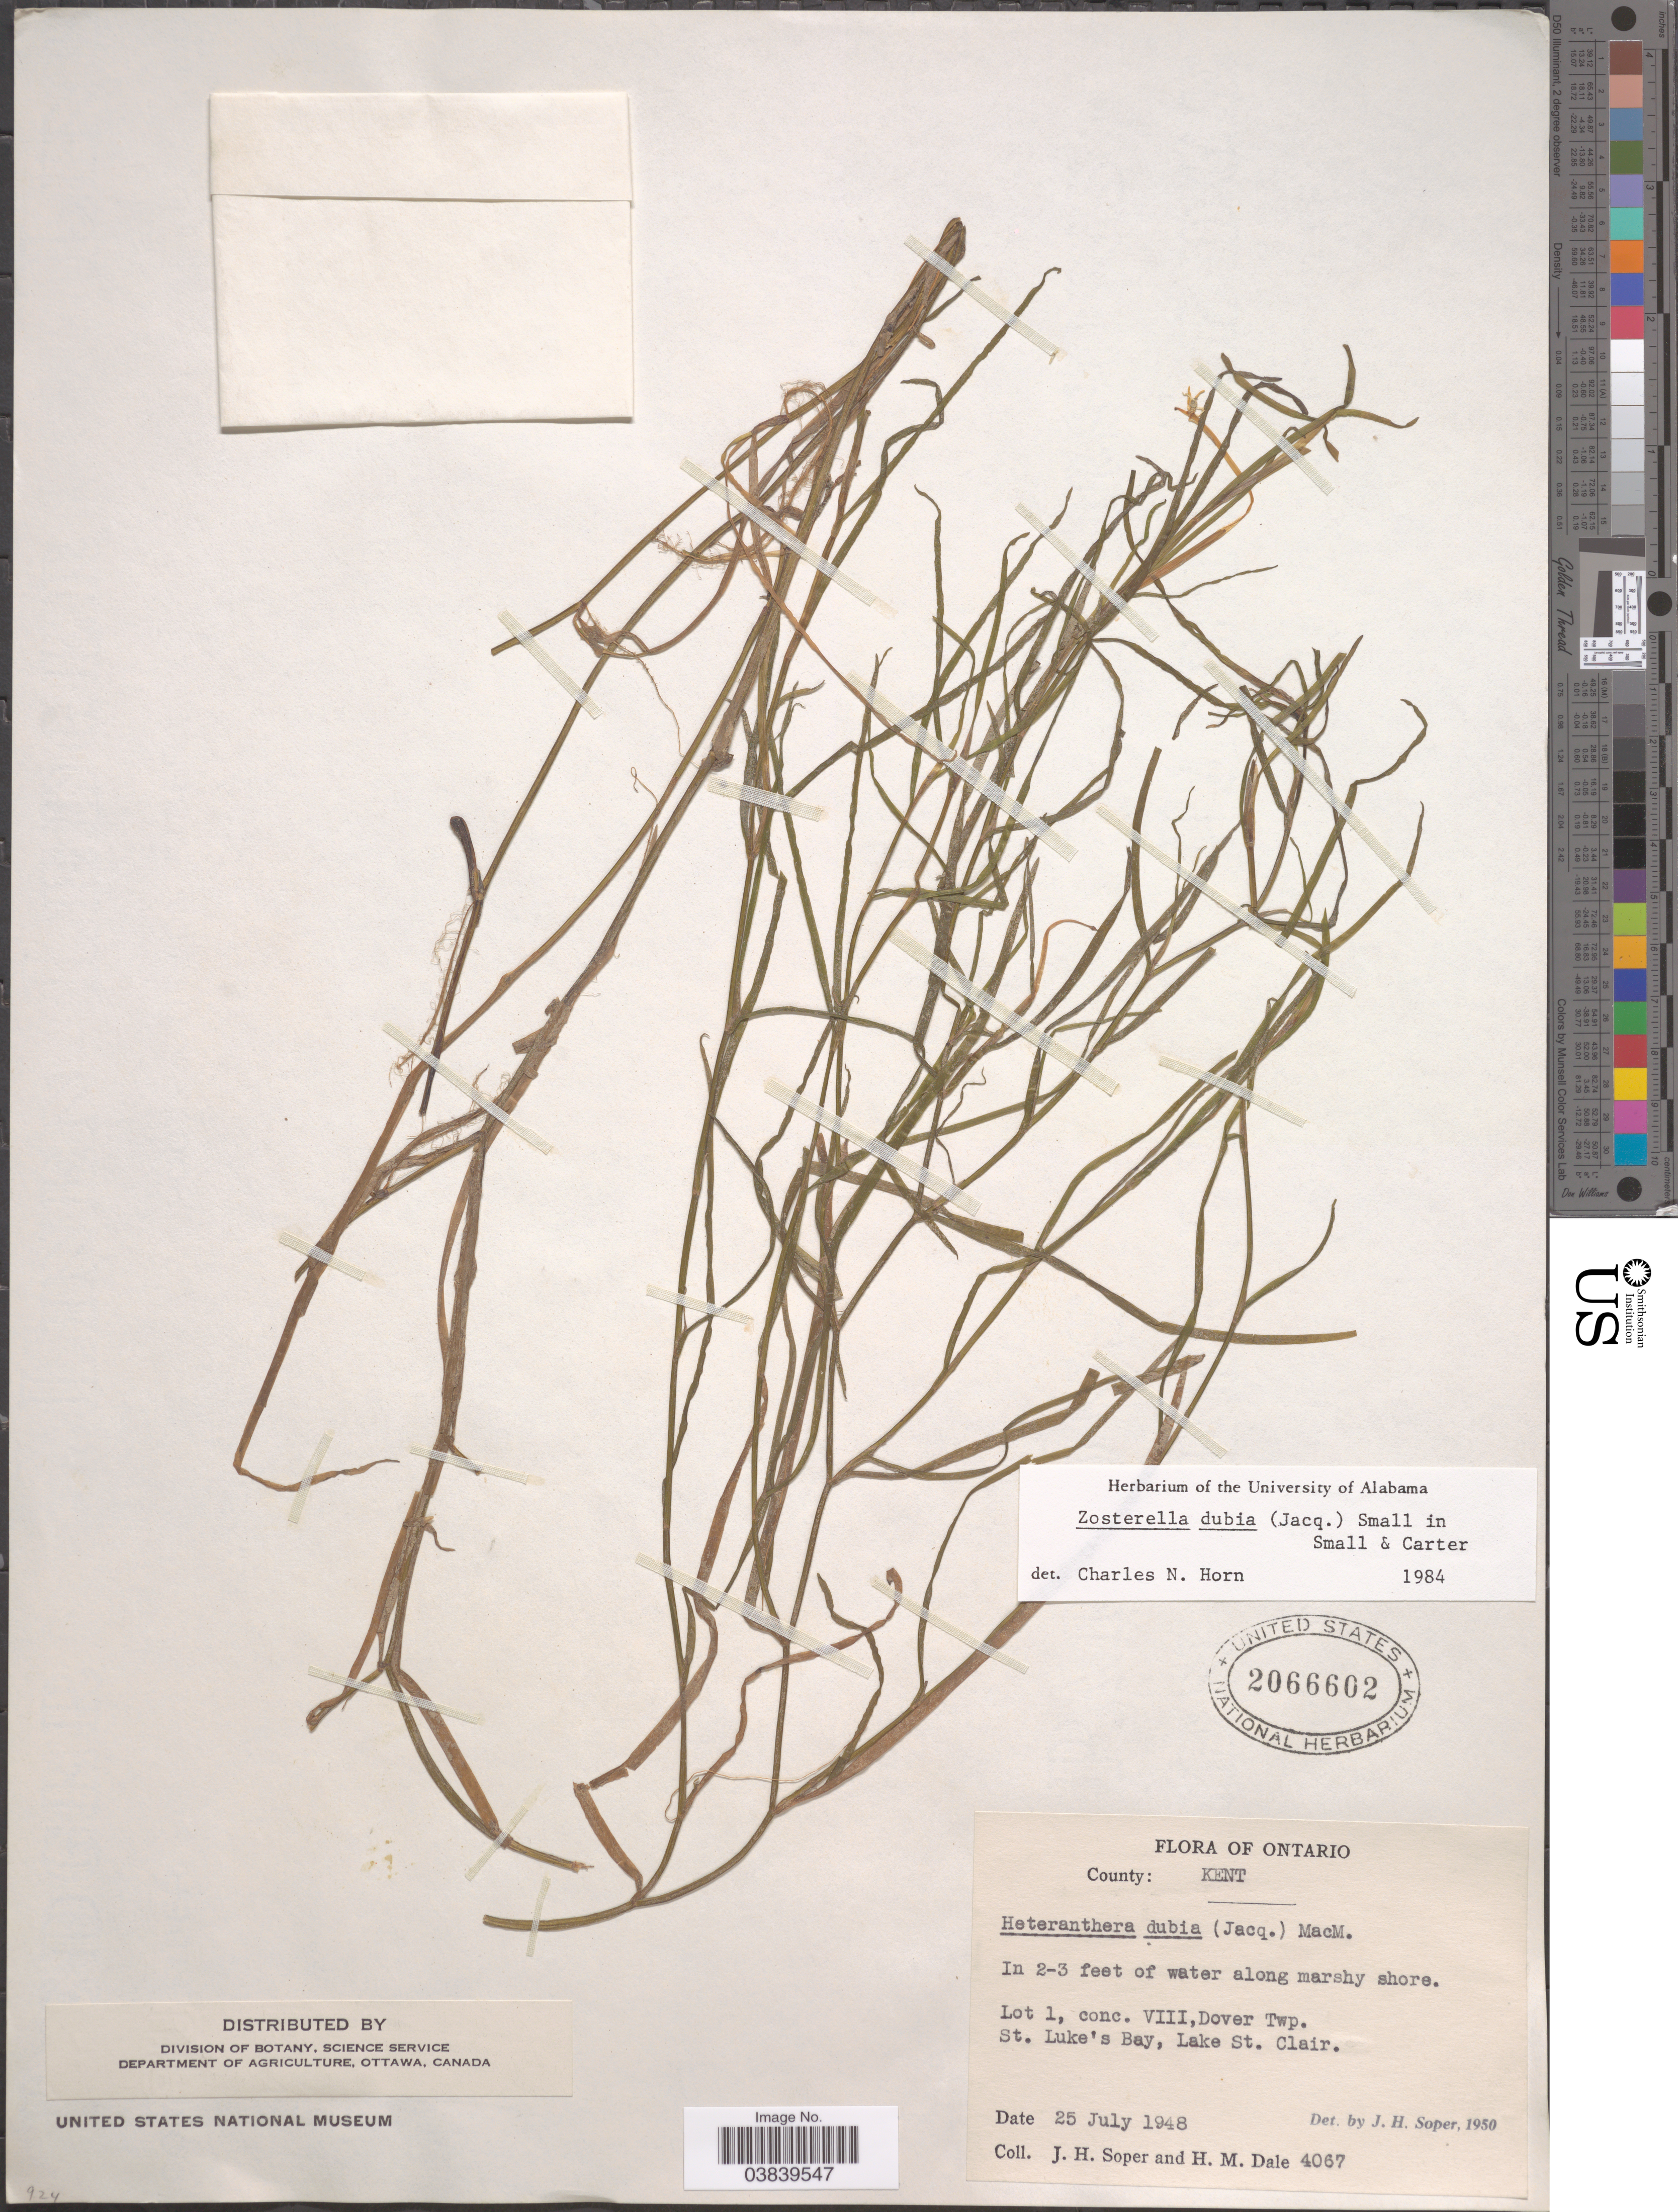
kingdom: Plantae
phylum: Tracheophyta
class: Liliopsida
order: Commelinales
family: Pontederiaceae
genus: Heteranthera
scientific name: Heteranthera dubia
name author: (Jacq.) MacMill.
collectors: J. H. Soper & H. M. Dale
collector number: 4067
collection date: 1948-07-25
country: Canada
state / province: Ontario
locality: County: Kent. Along marshy shore. Lot 1, conc. VIII, Dover Twp. St. Luke's Bay, Lake St. Clair.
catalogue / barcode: US 2066602